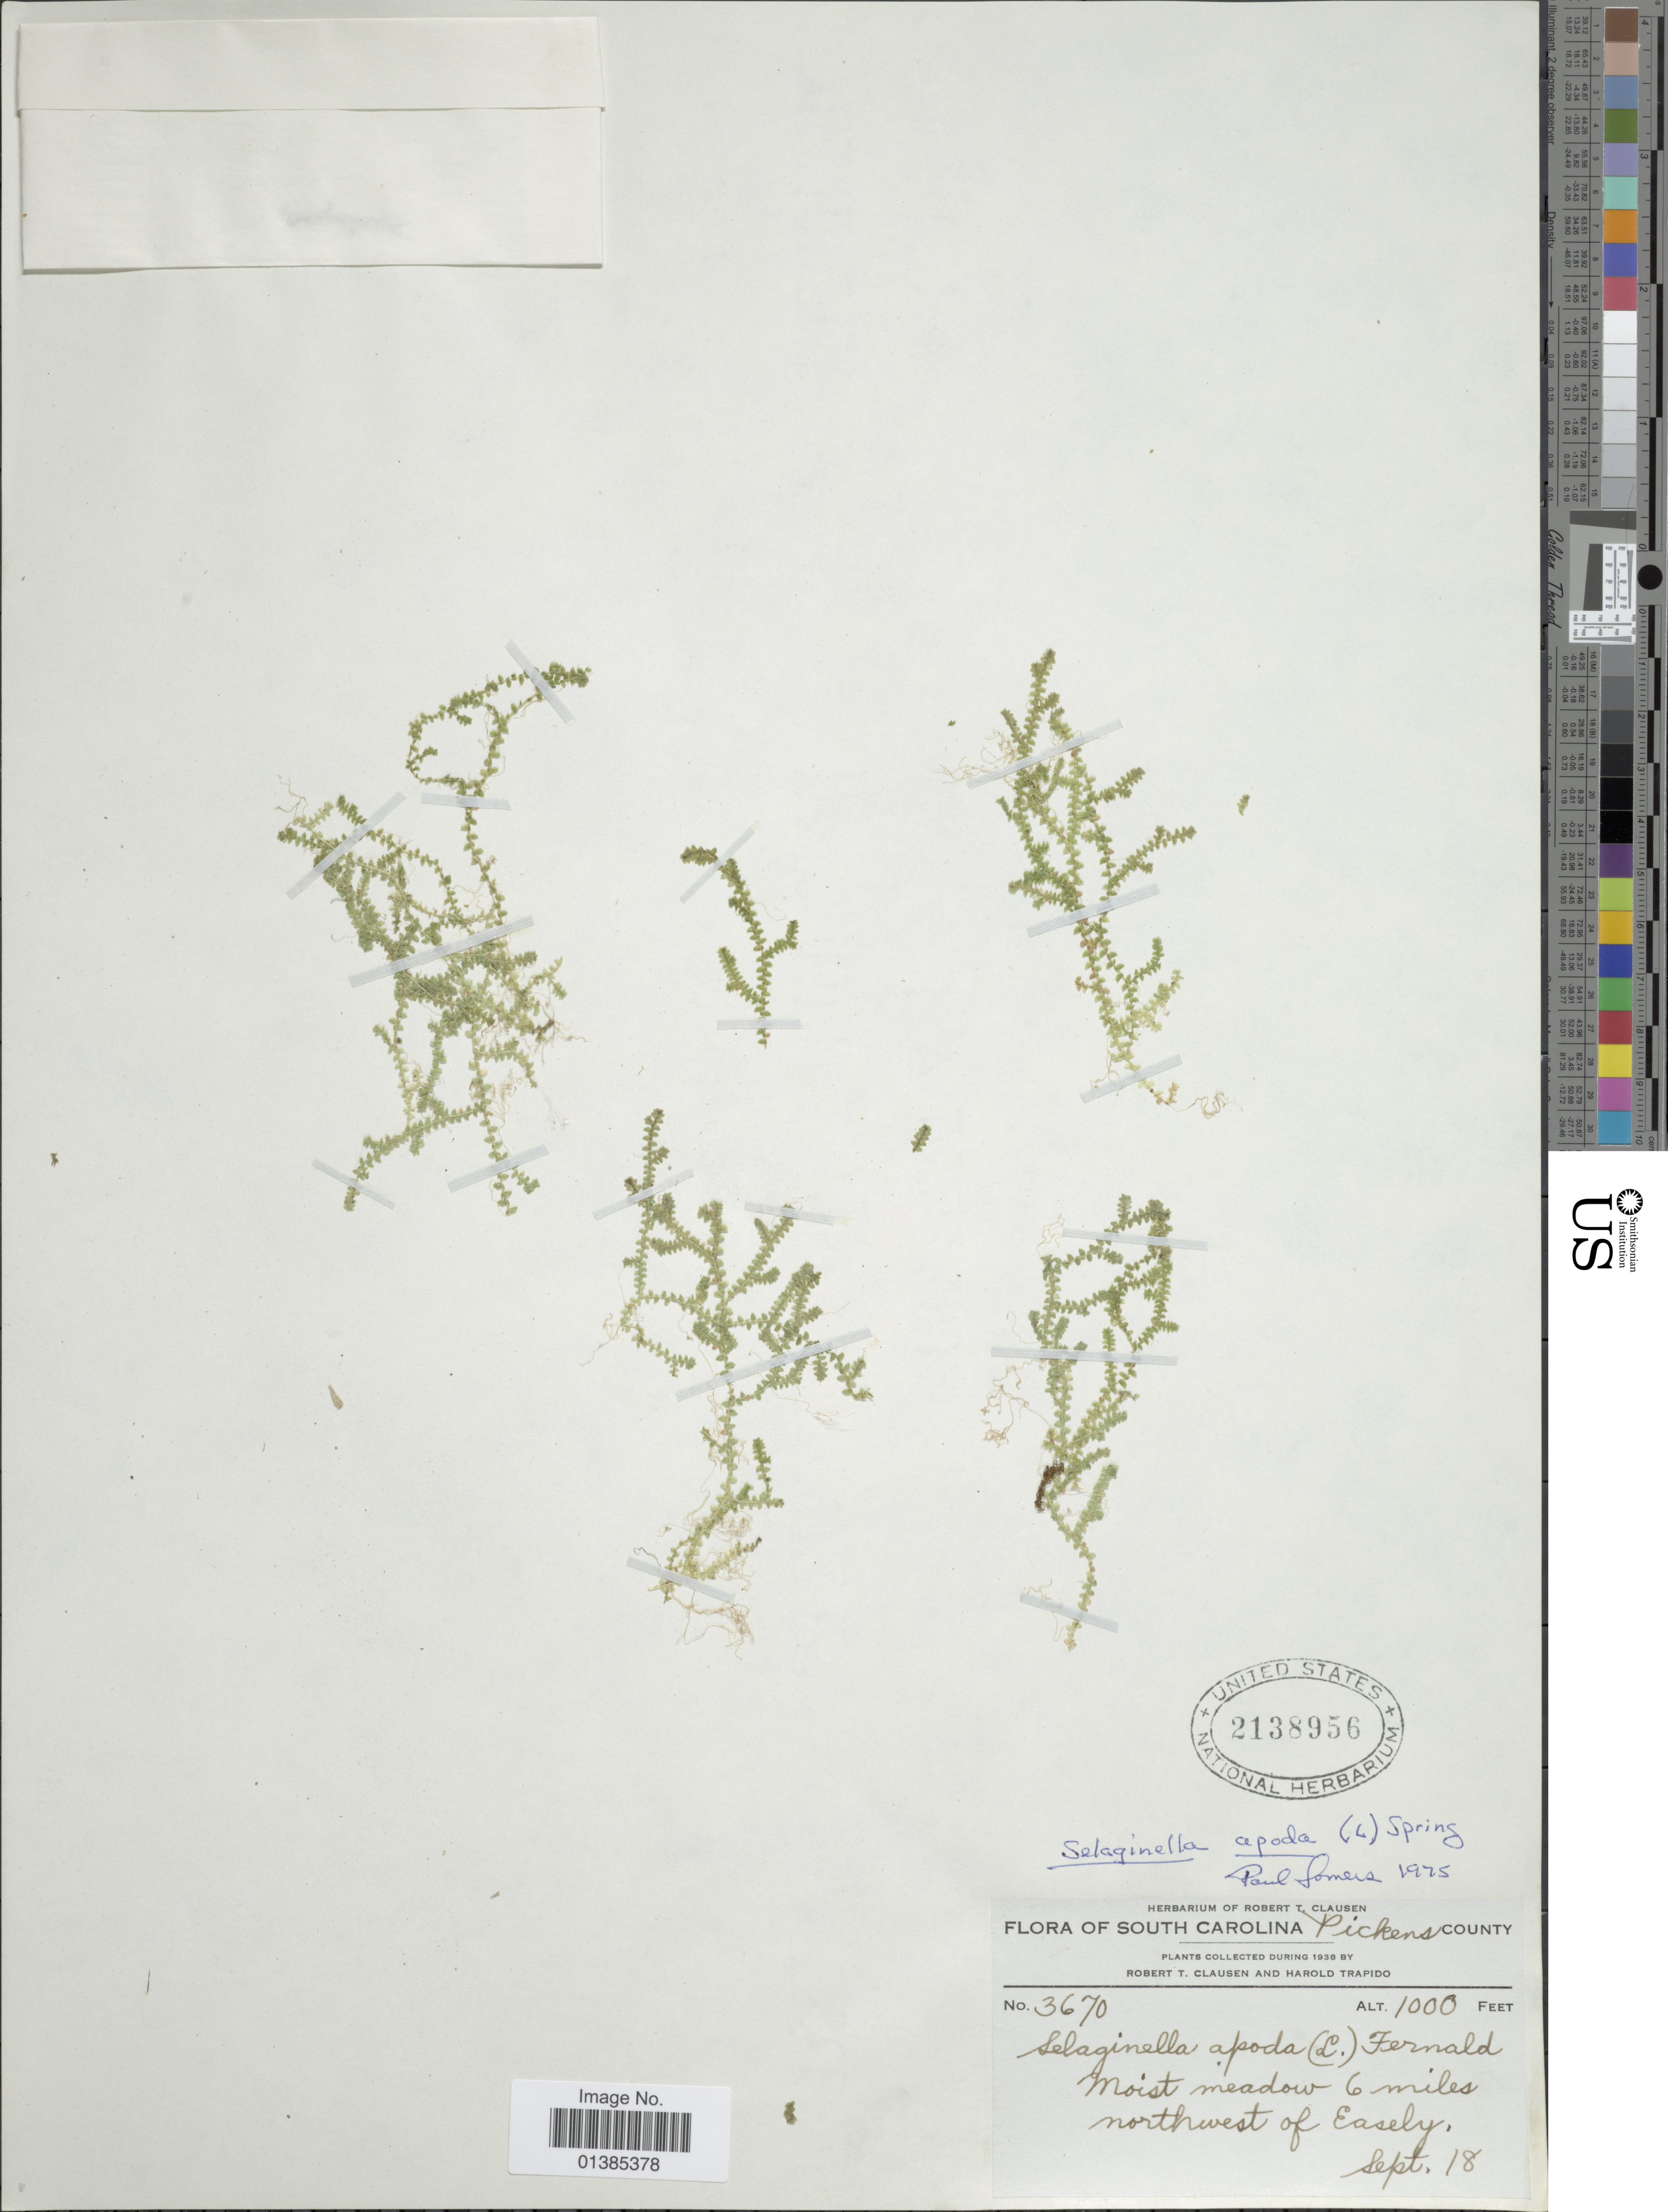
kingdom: Plantae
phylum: Tracheophyta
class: Lycopodiopsida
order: Selaginellales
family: Selaginellaceae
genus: Selaginella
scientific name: Selaginella apus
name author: Spring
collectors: R. T. Clausen & H. Trapido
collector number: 3670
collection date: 1938-09-18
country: United States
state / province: South Carolina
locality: Pickens County. Moist meadow 6 miles northwest of Easely.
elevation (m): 305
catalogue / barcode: US 2138956